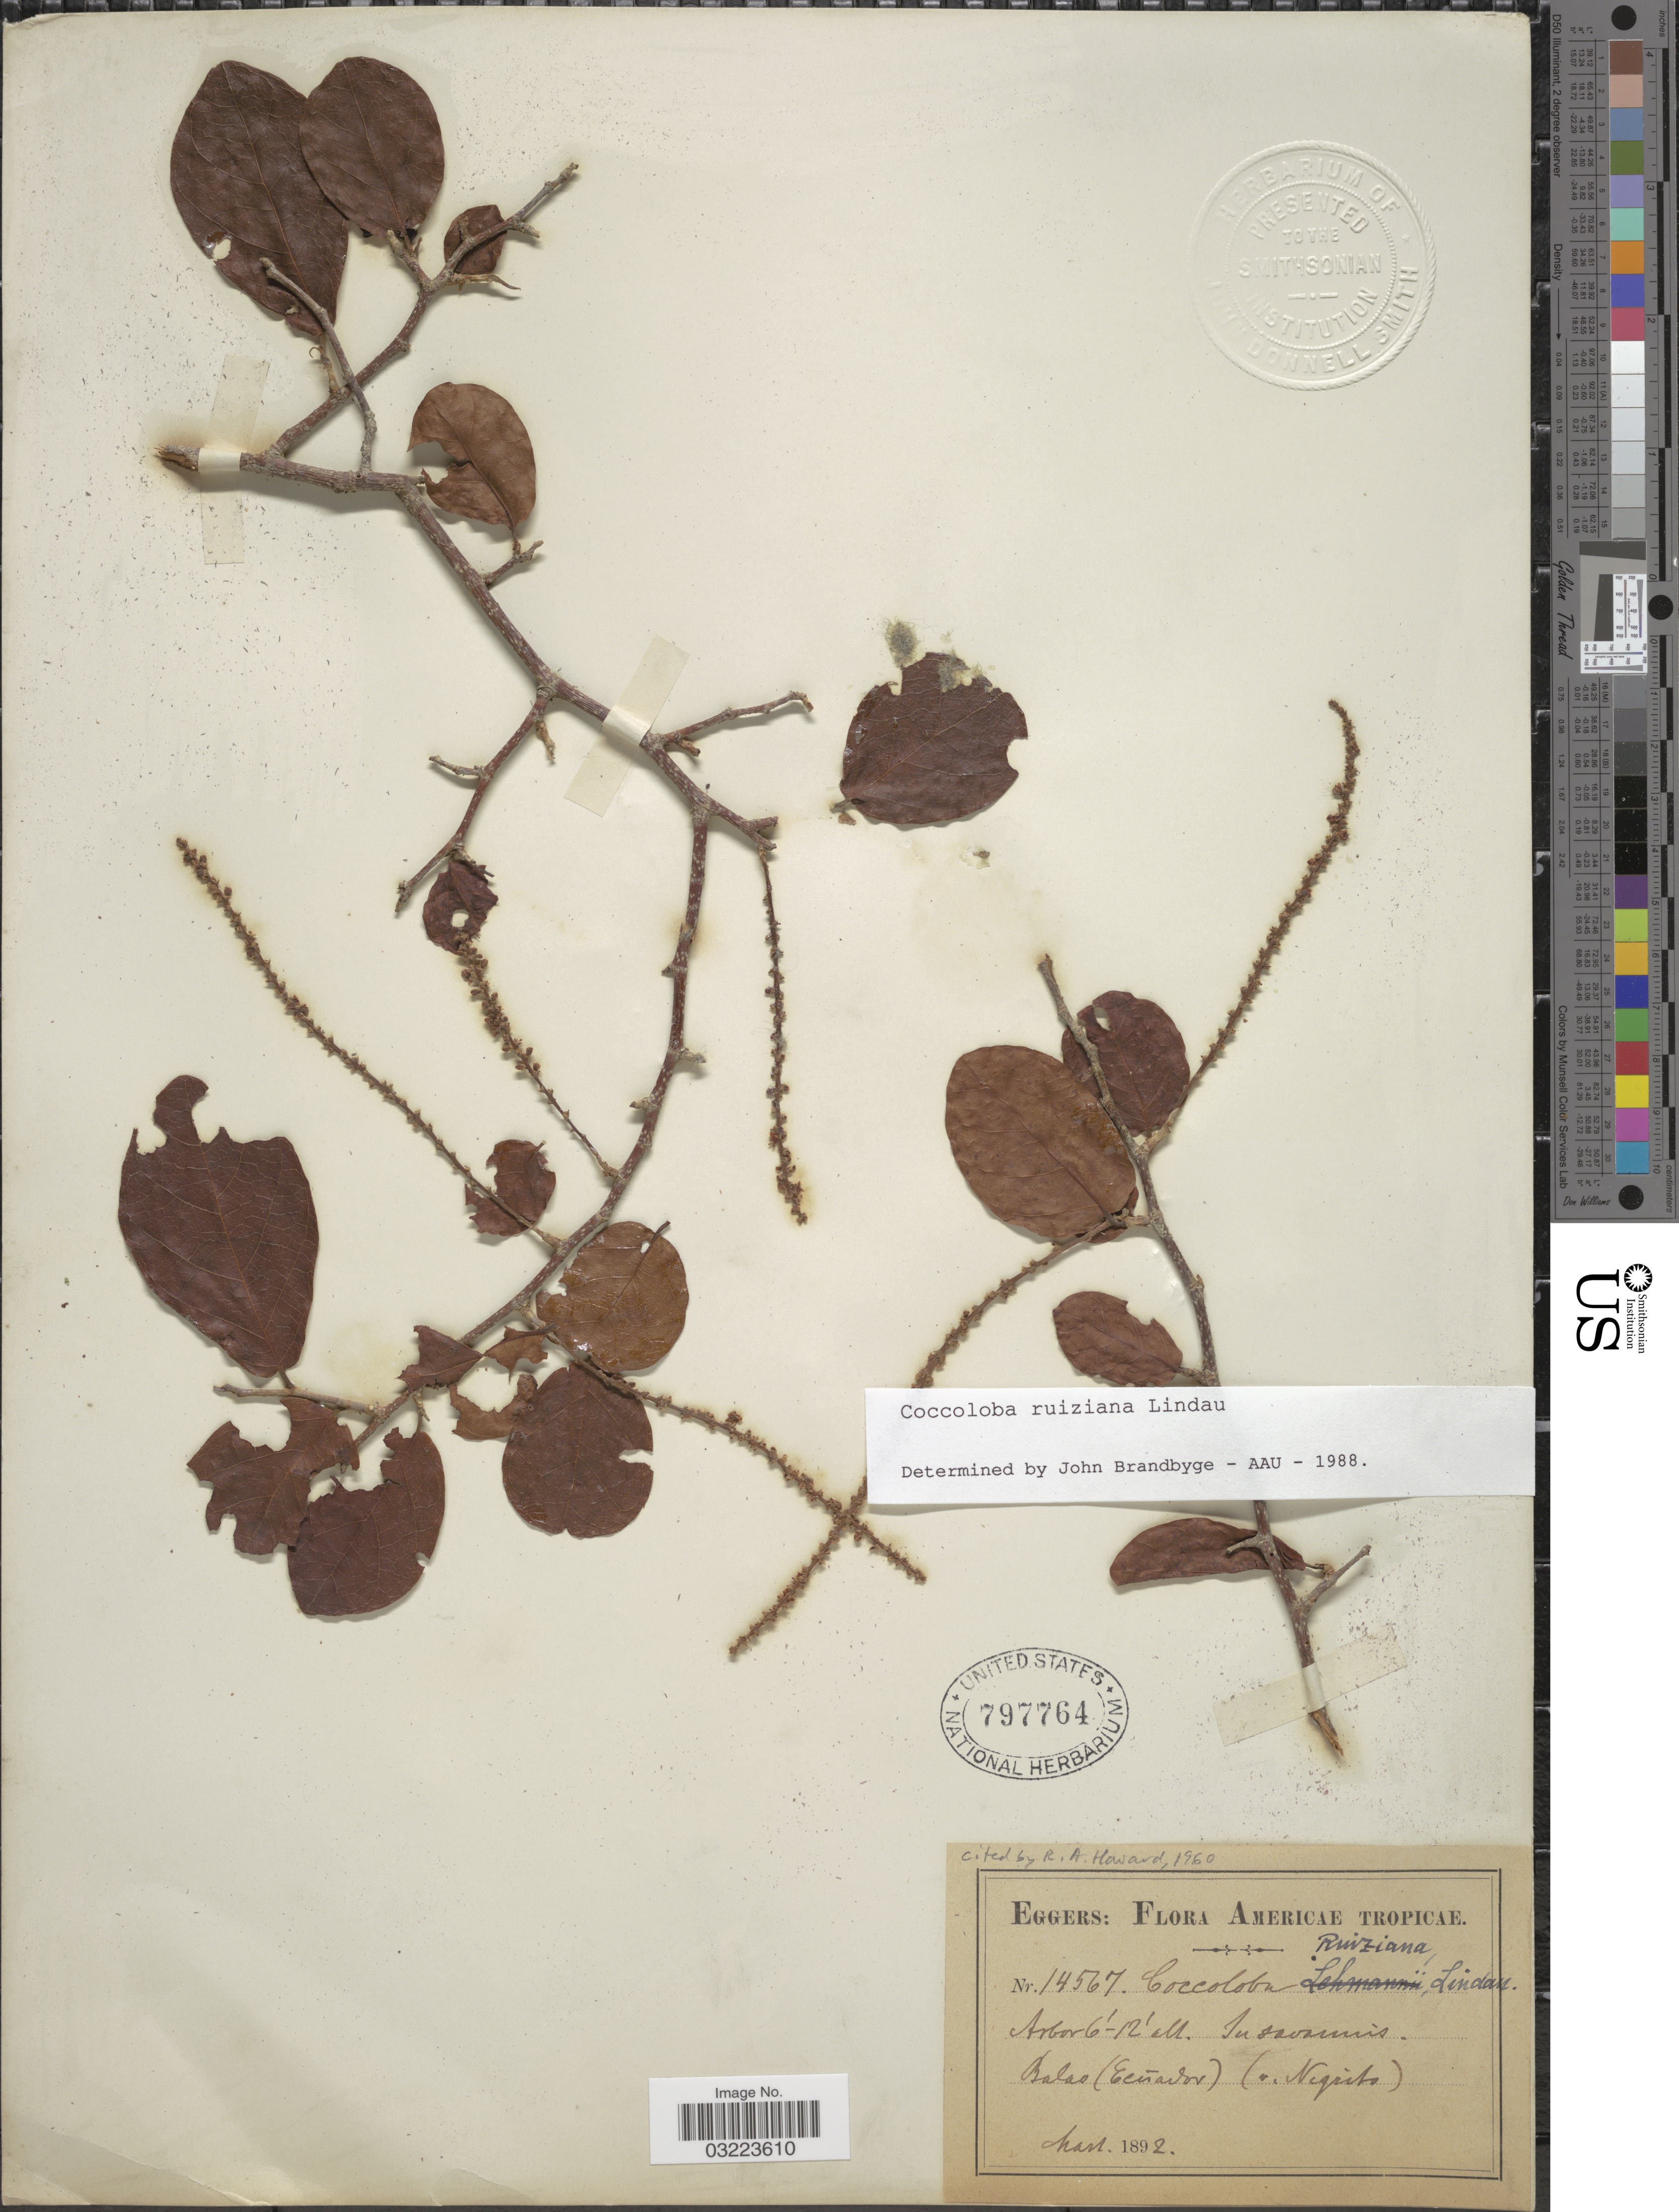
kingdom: Plantae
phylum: Tracheophyta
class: Magnoliopsida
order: Caryophyllales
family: Polygonaceae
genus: Coccoloba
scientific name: Coccoloba ruiziana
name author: Lindau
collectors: -. Eggers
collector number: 14567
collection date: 1892-03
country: Ecuador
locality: Americae Tropicae, Balao (v. Negrito).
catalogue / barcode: US 797764